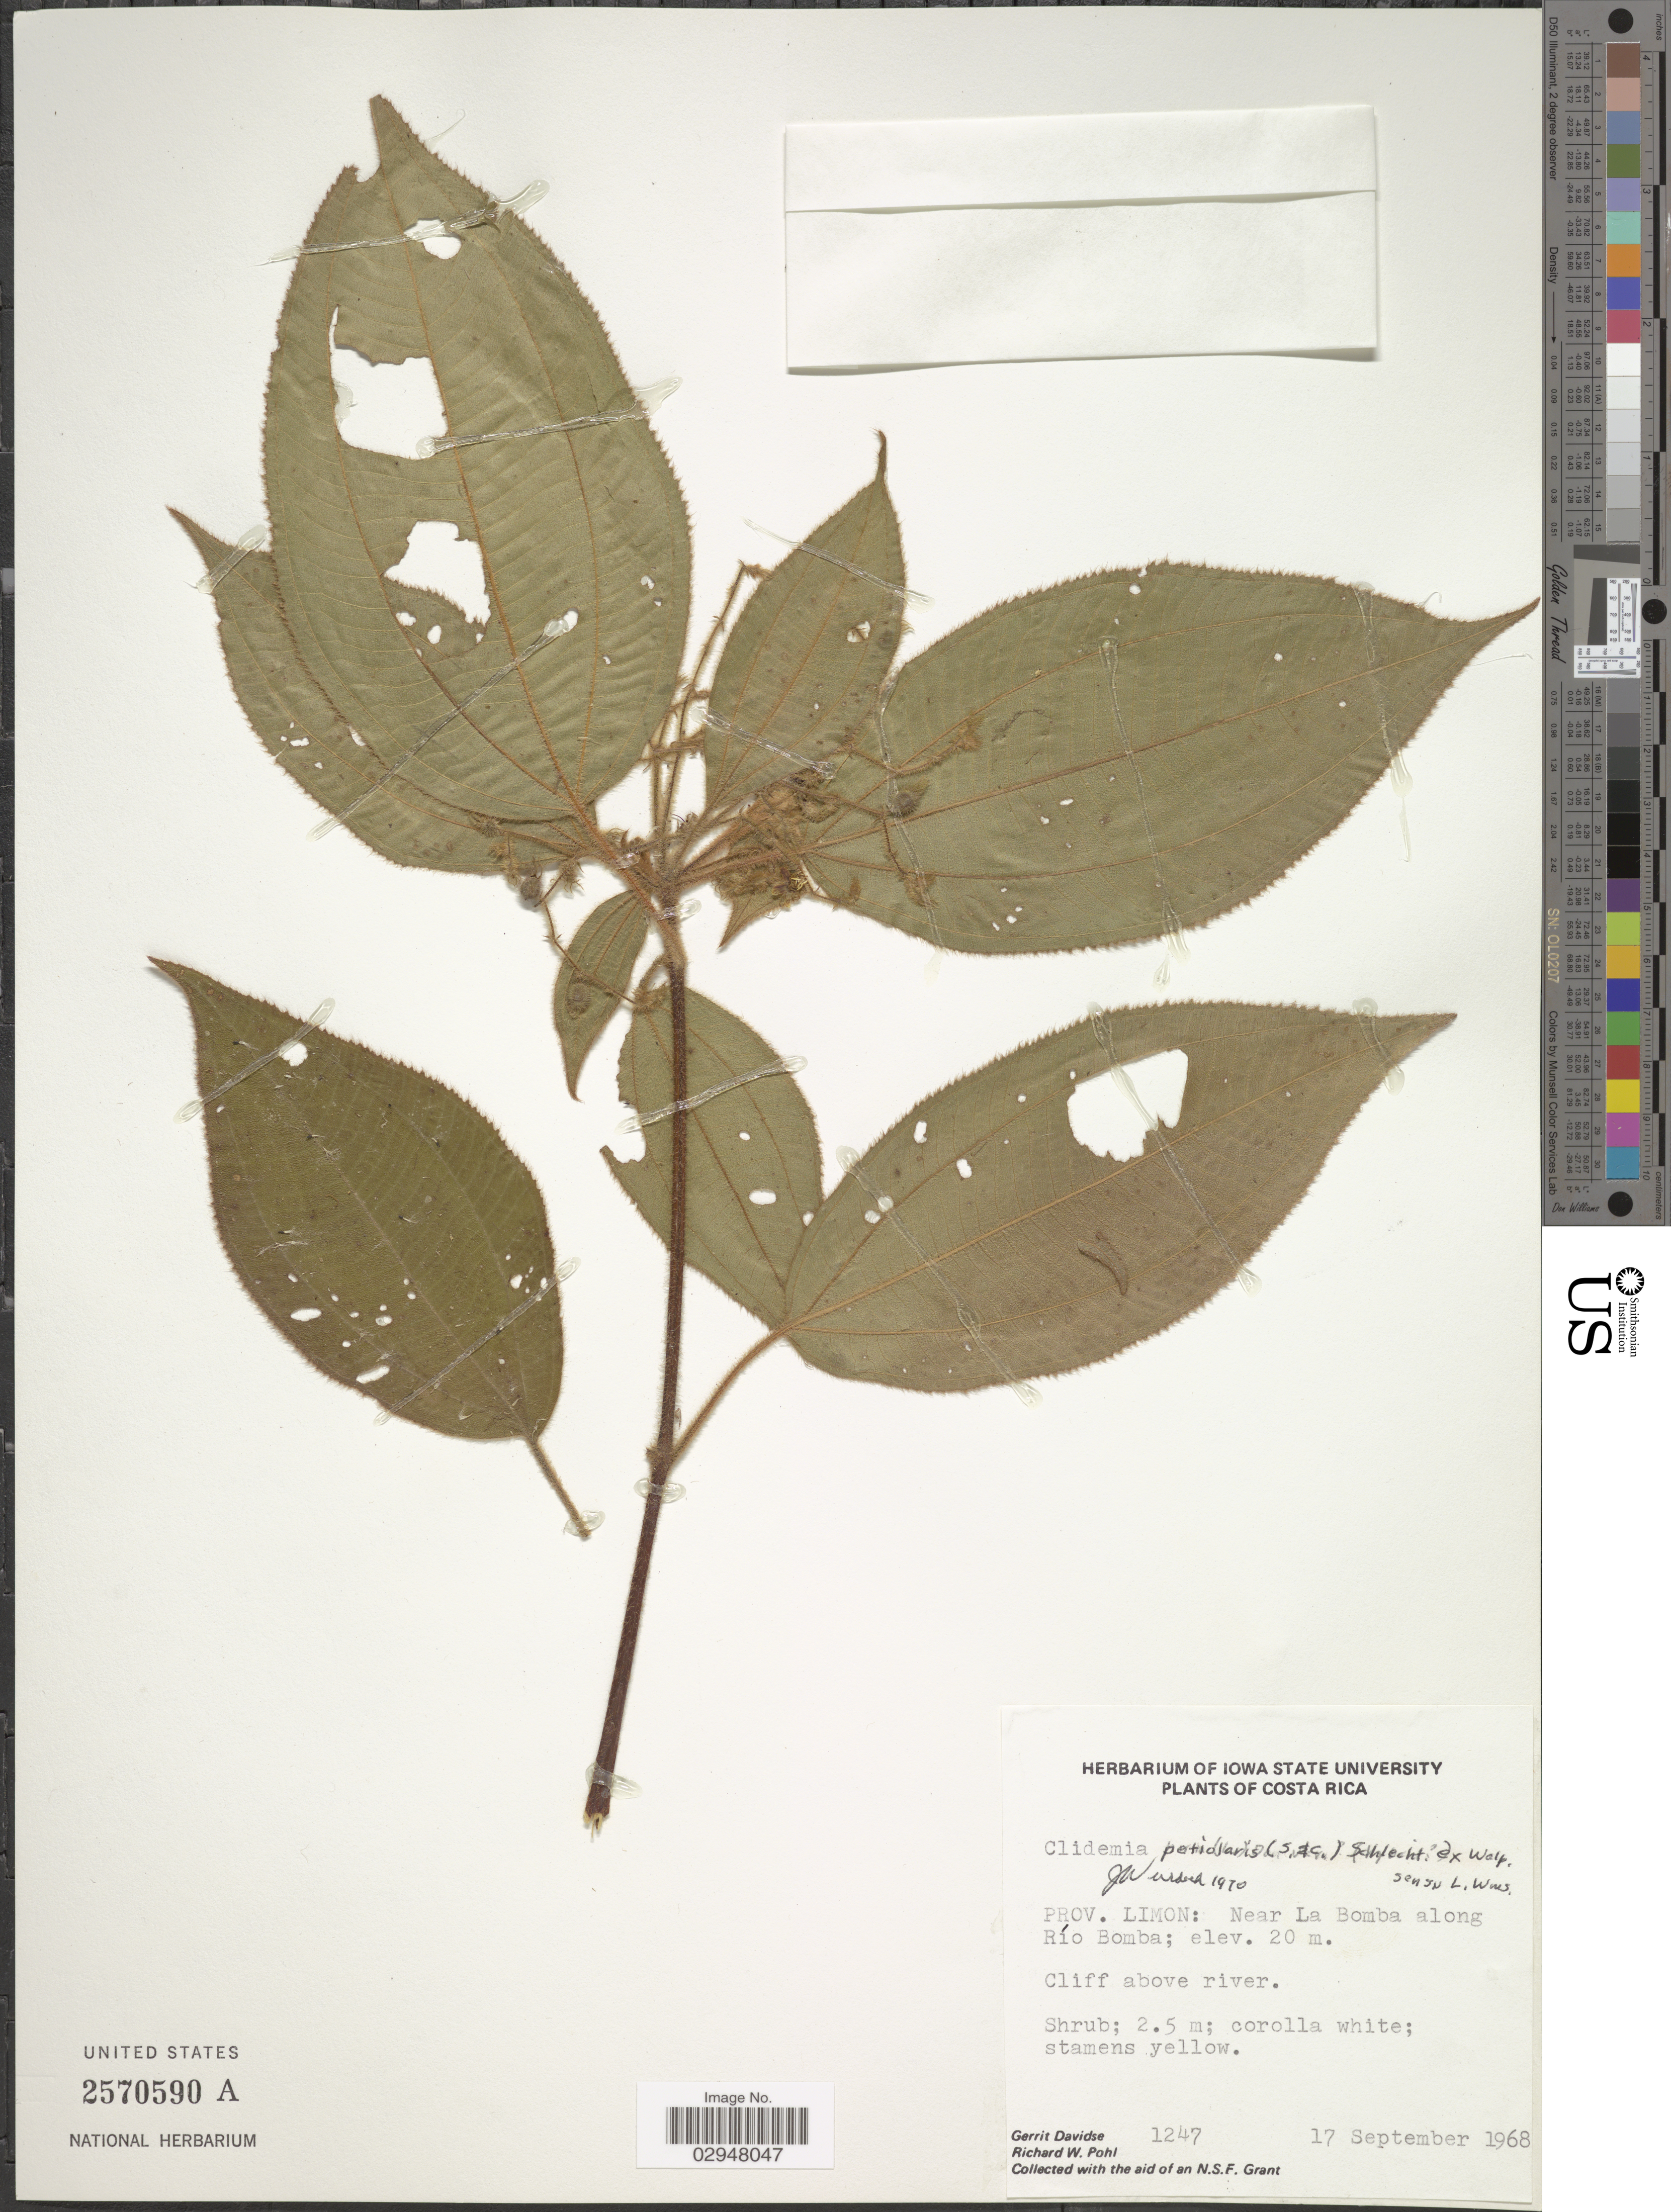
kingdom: Plantae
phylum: Tracheophyta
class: Magnoliopsida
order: Myrtales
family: Melastomataceae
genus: Clidemia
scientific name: Clidemia petiolaris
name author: (Schltdl. & Cham.) Schltdl. ex Triana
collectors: G. Davidse & R. W. Pohl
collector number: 1247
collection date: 1968-09-17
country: Costa Rica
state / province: Limón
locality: Near La Bomba along Río Bomba.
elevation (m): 20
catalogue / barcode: US 2570590A